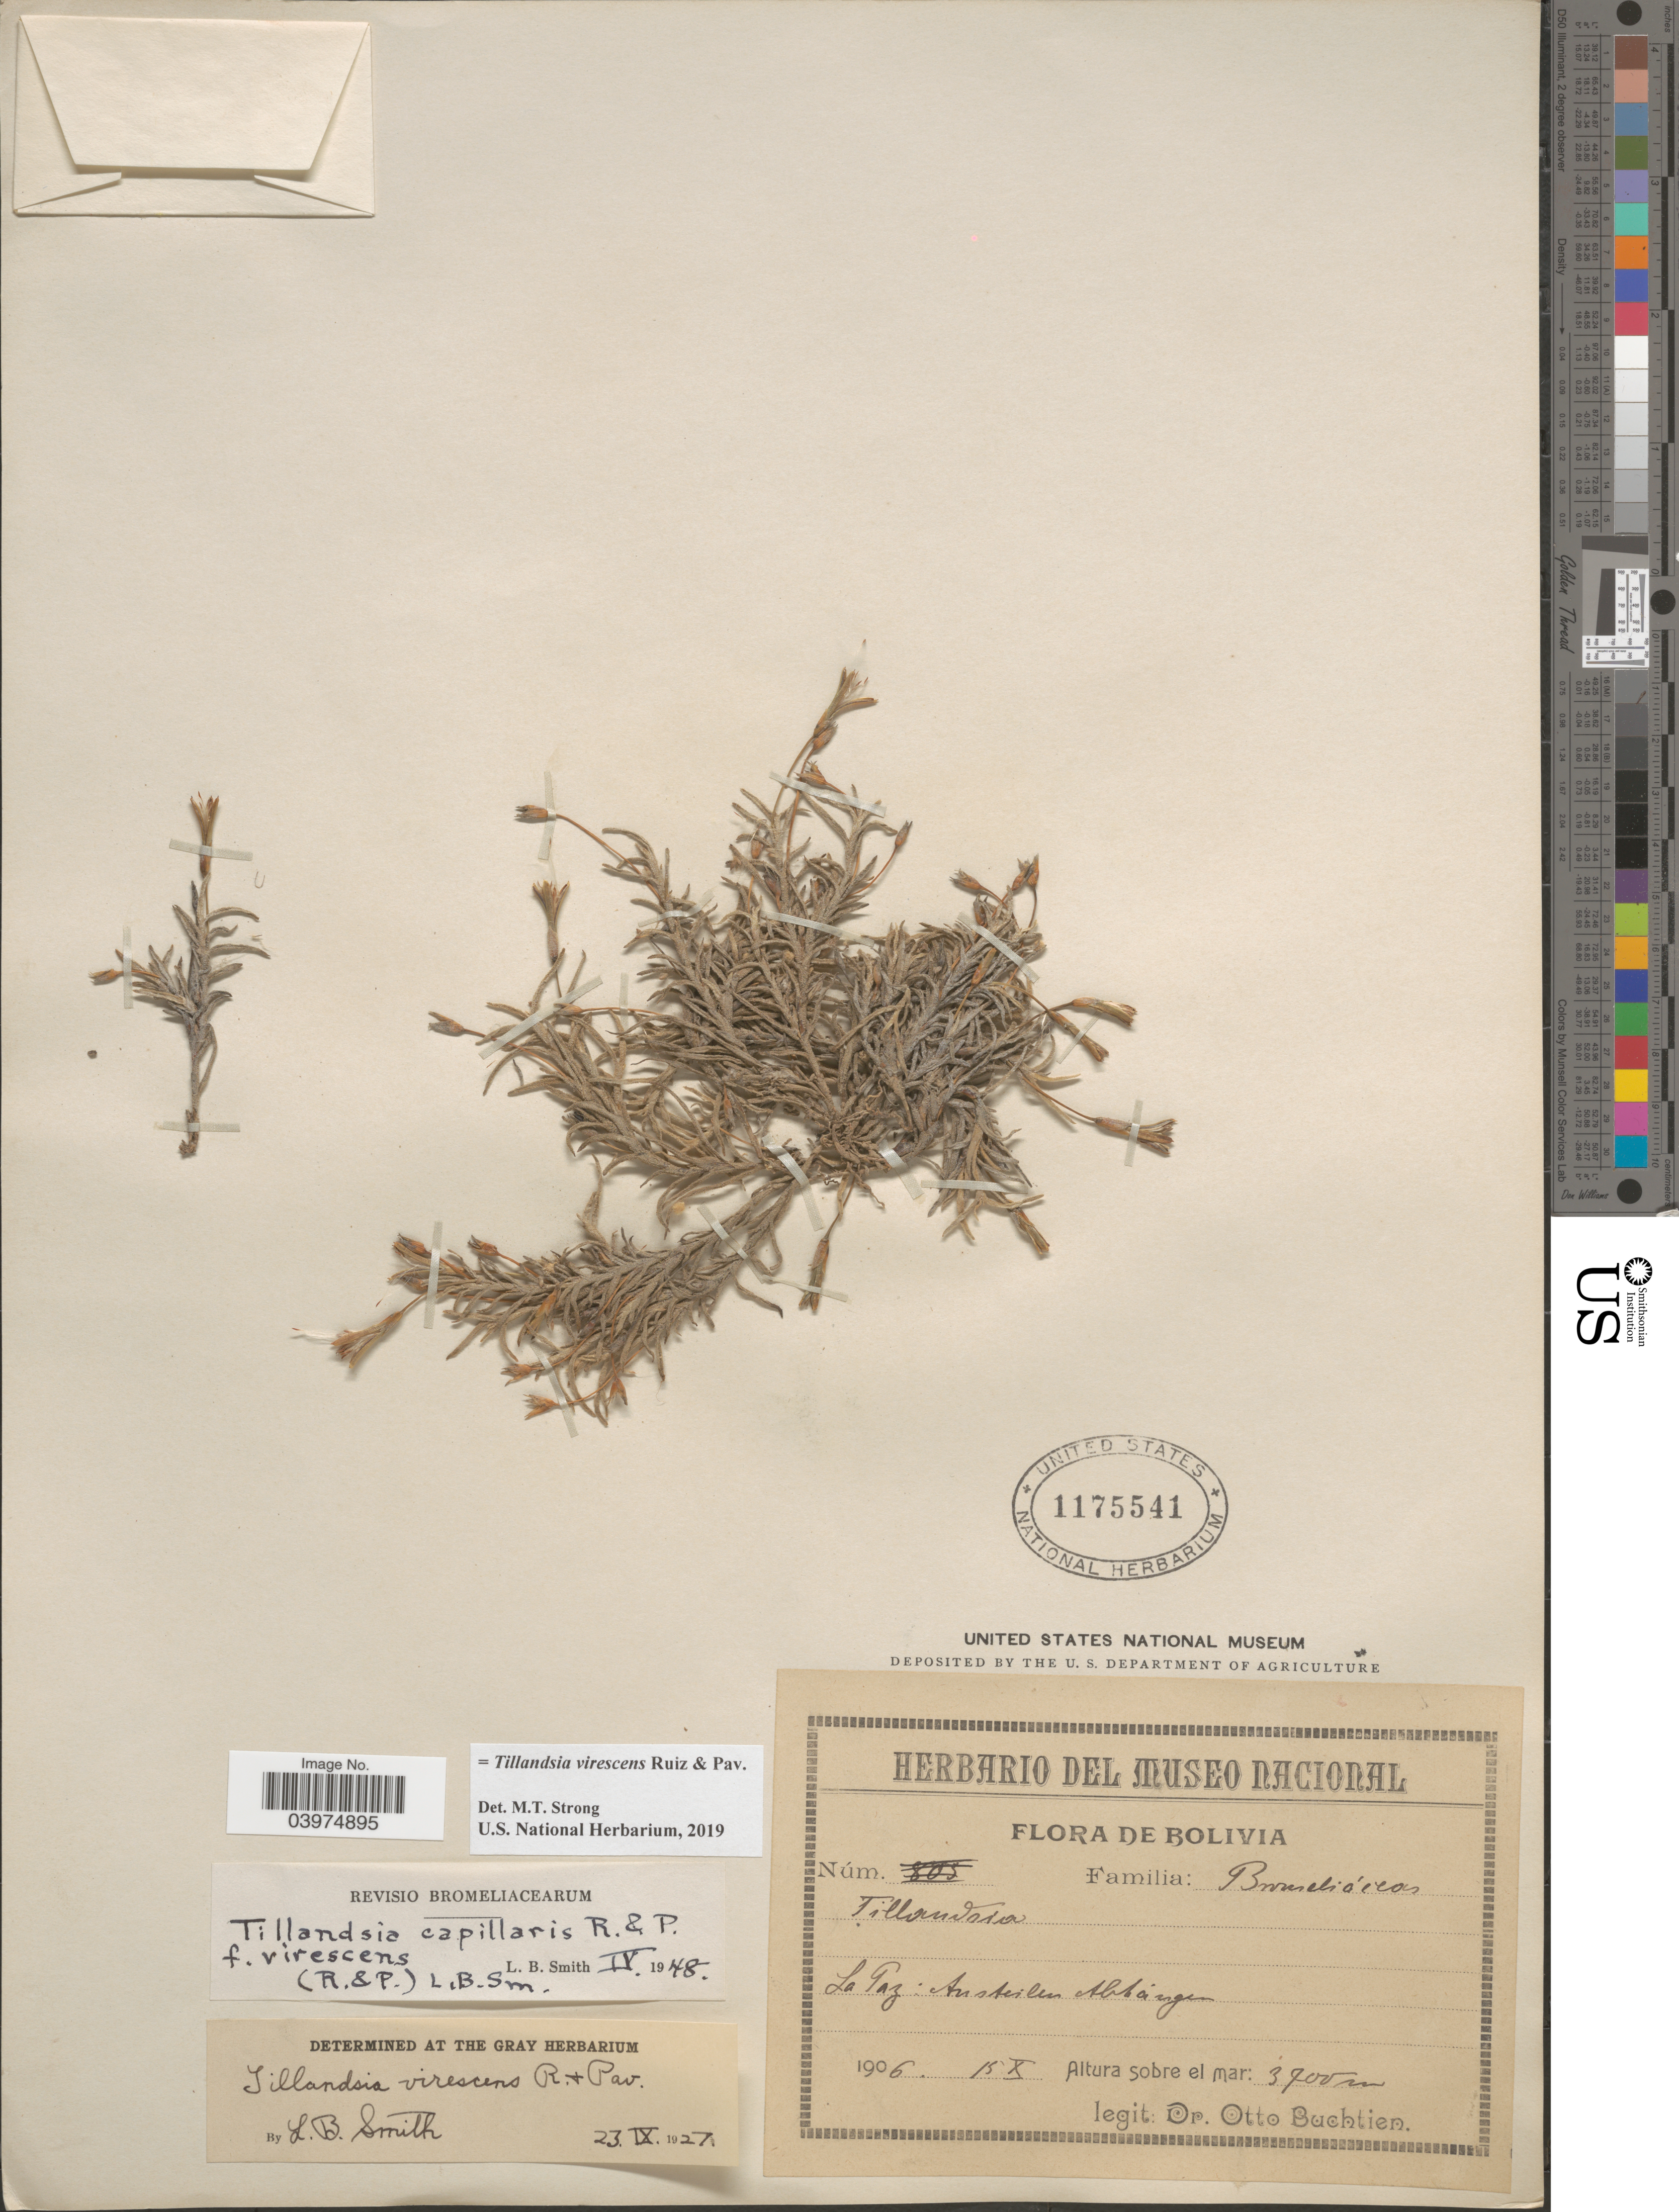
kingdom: Plantae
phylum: Tracheophyta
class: Liliopsida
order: Poales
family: Bromeliaceae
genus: Tillandsia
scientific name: Tillandsia virescens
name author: Ruiz & Pav.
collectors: O. Buchtien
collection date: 1906-10-15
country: Bolivia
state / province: La Paz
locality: An steilen Abhangen.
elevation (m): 3700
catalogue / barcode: US 1175541